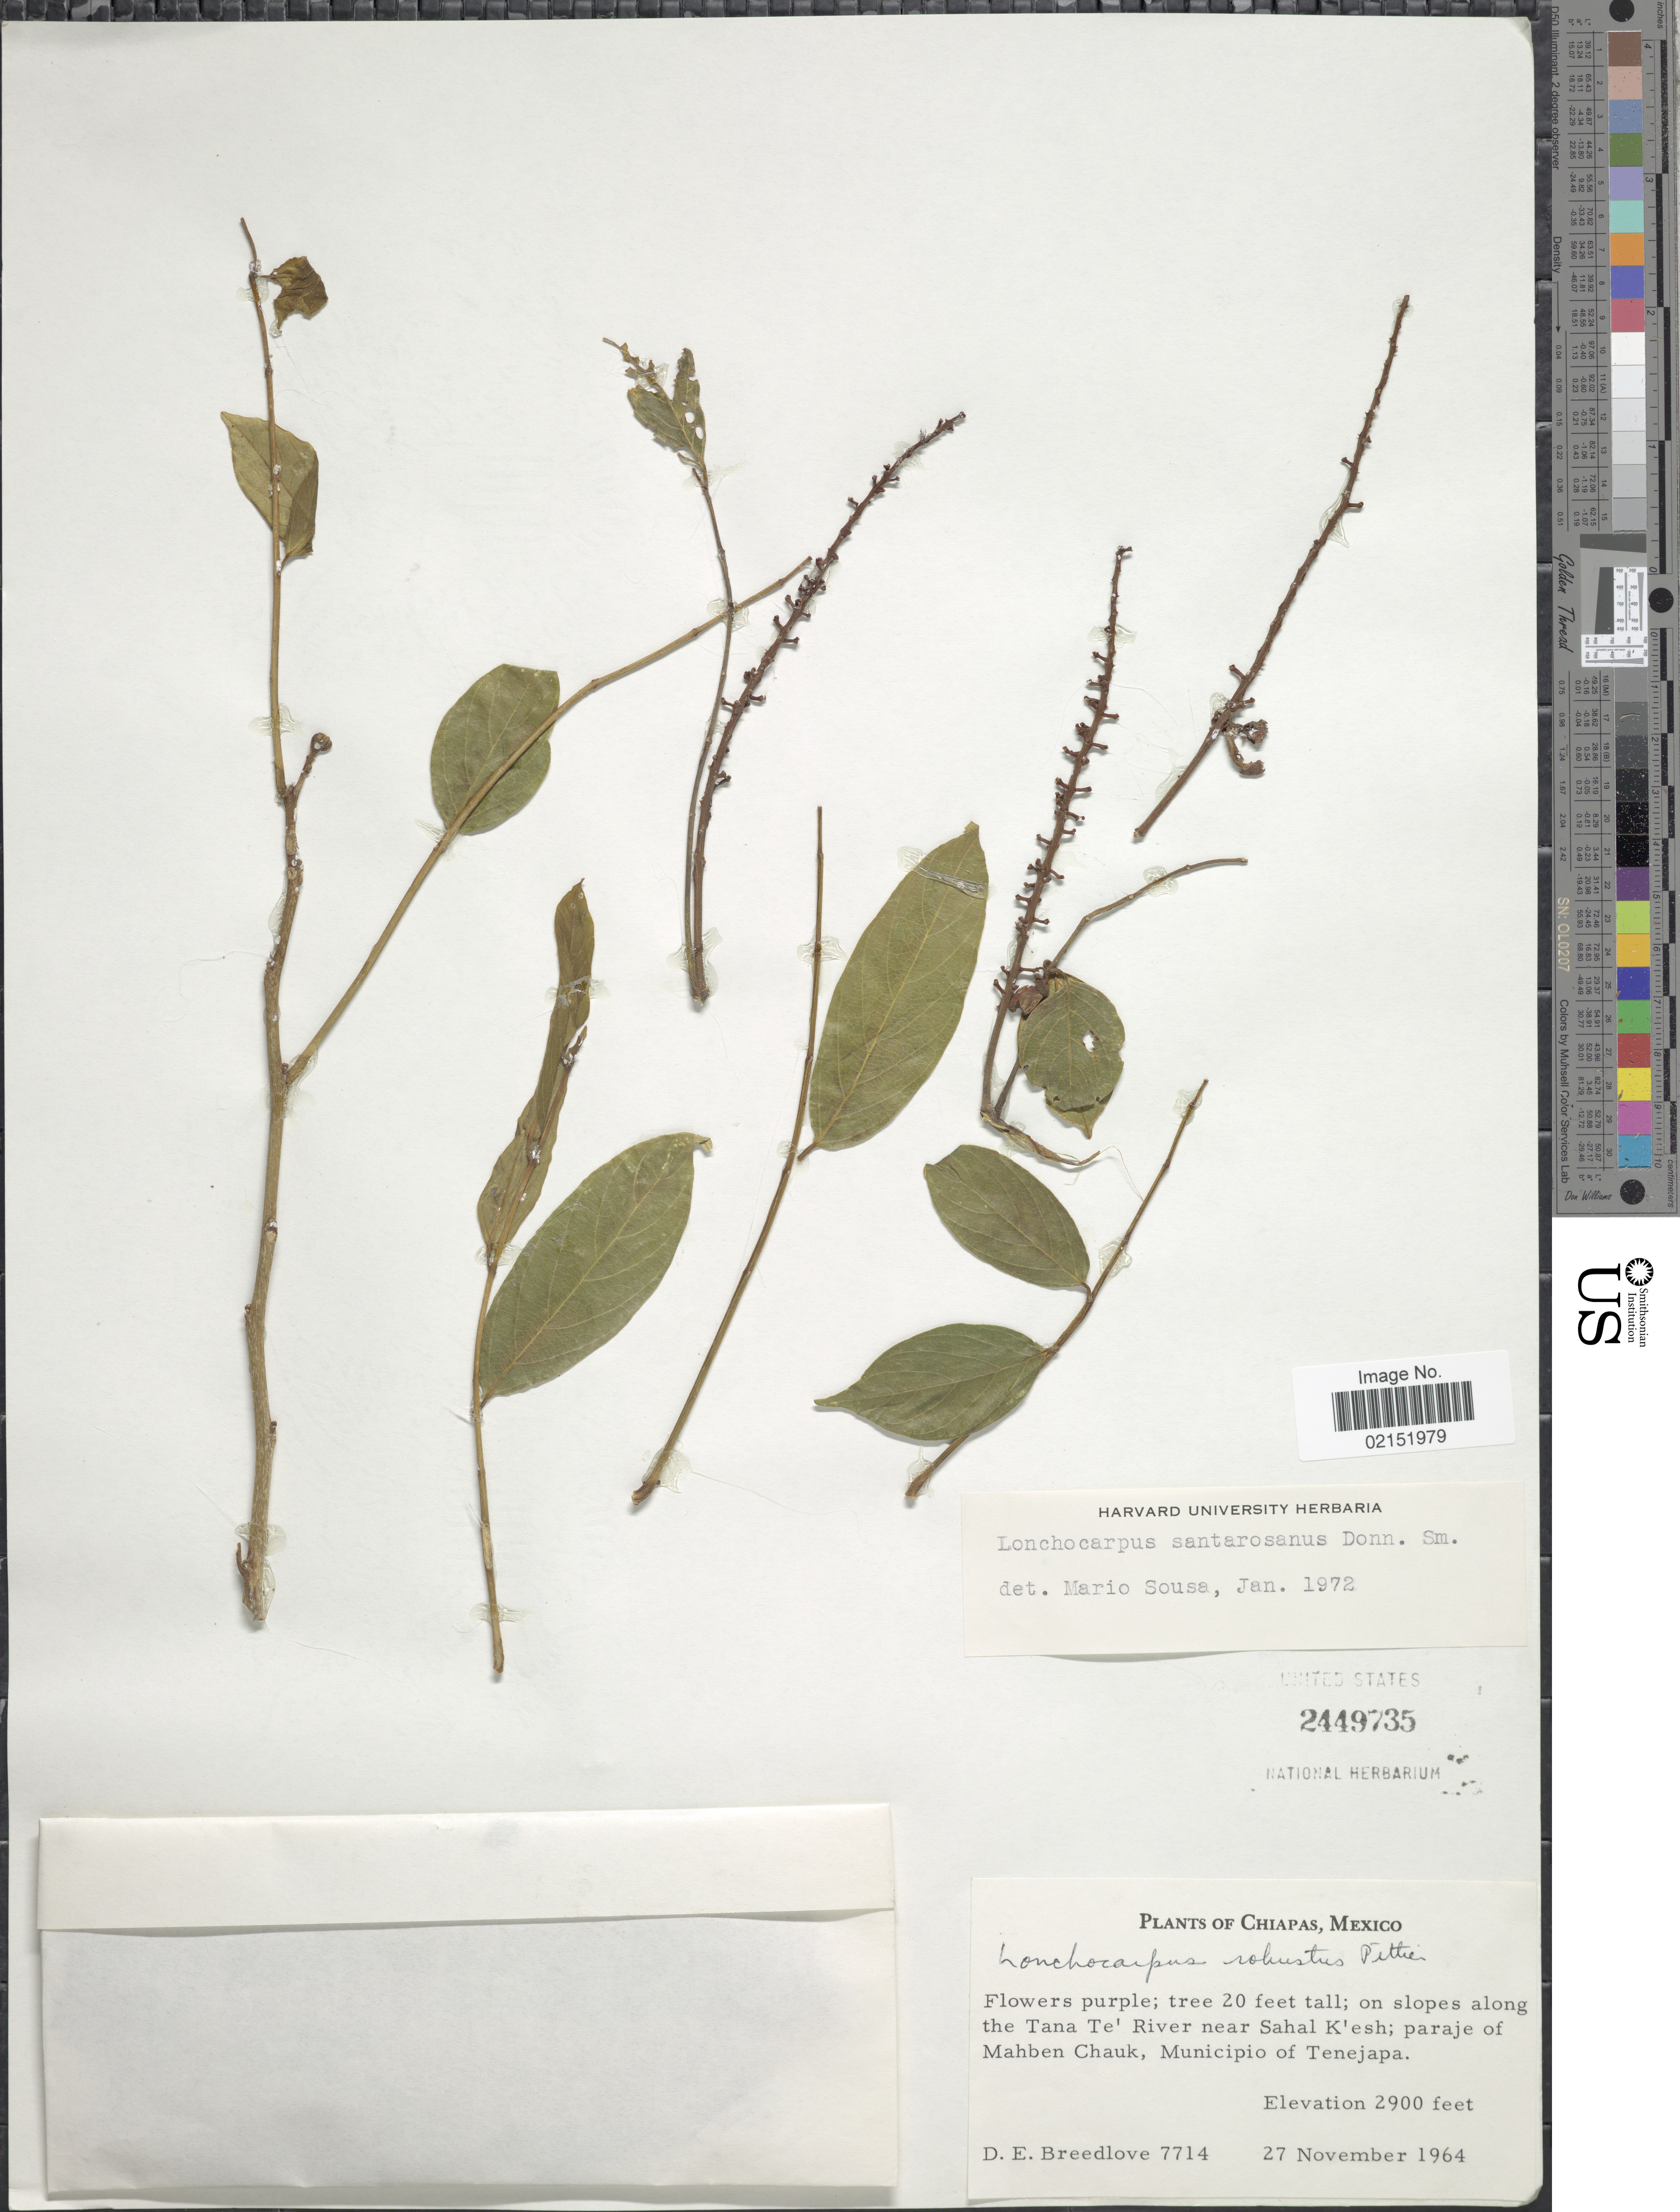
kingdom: Plantae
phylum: Tracheophyta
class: Magnoliopsida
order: Fabales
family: Fabaceae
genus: Lonchocarpus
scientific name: Lonchocarpus santarosanus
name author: Donn. Sm.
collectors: D. E. Breedlove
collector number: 7714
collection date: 1964-11-27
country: Mexico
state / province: Chiapas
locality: On slopes along the Tana Te' River near Sahal K'esh; paraje of Mahben Chauk, Municipio of Tenejapa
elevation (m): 884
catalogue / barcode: US 2449735